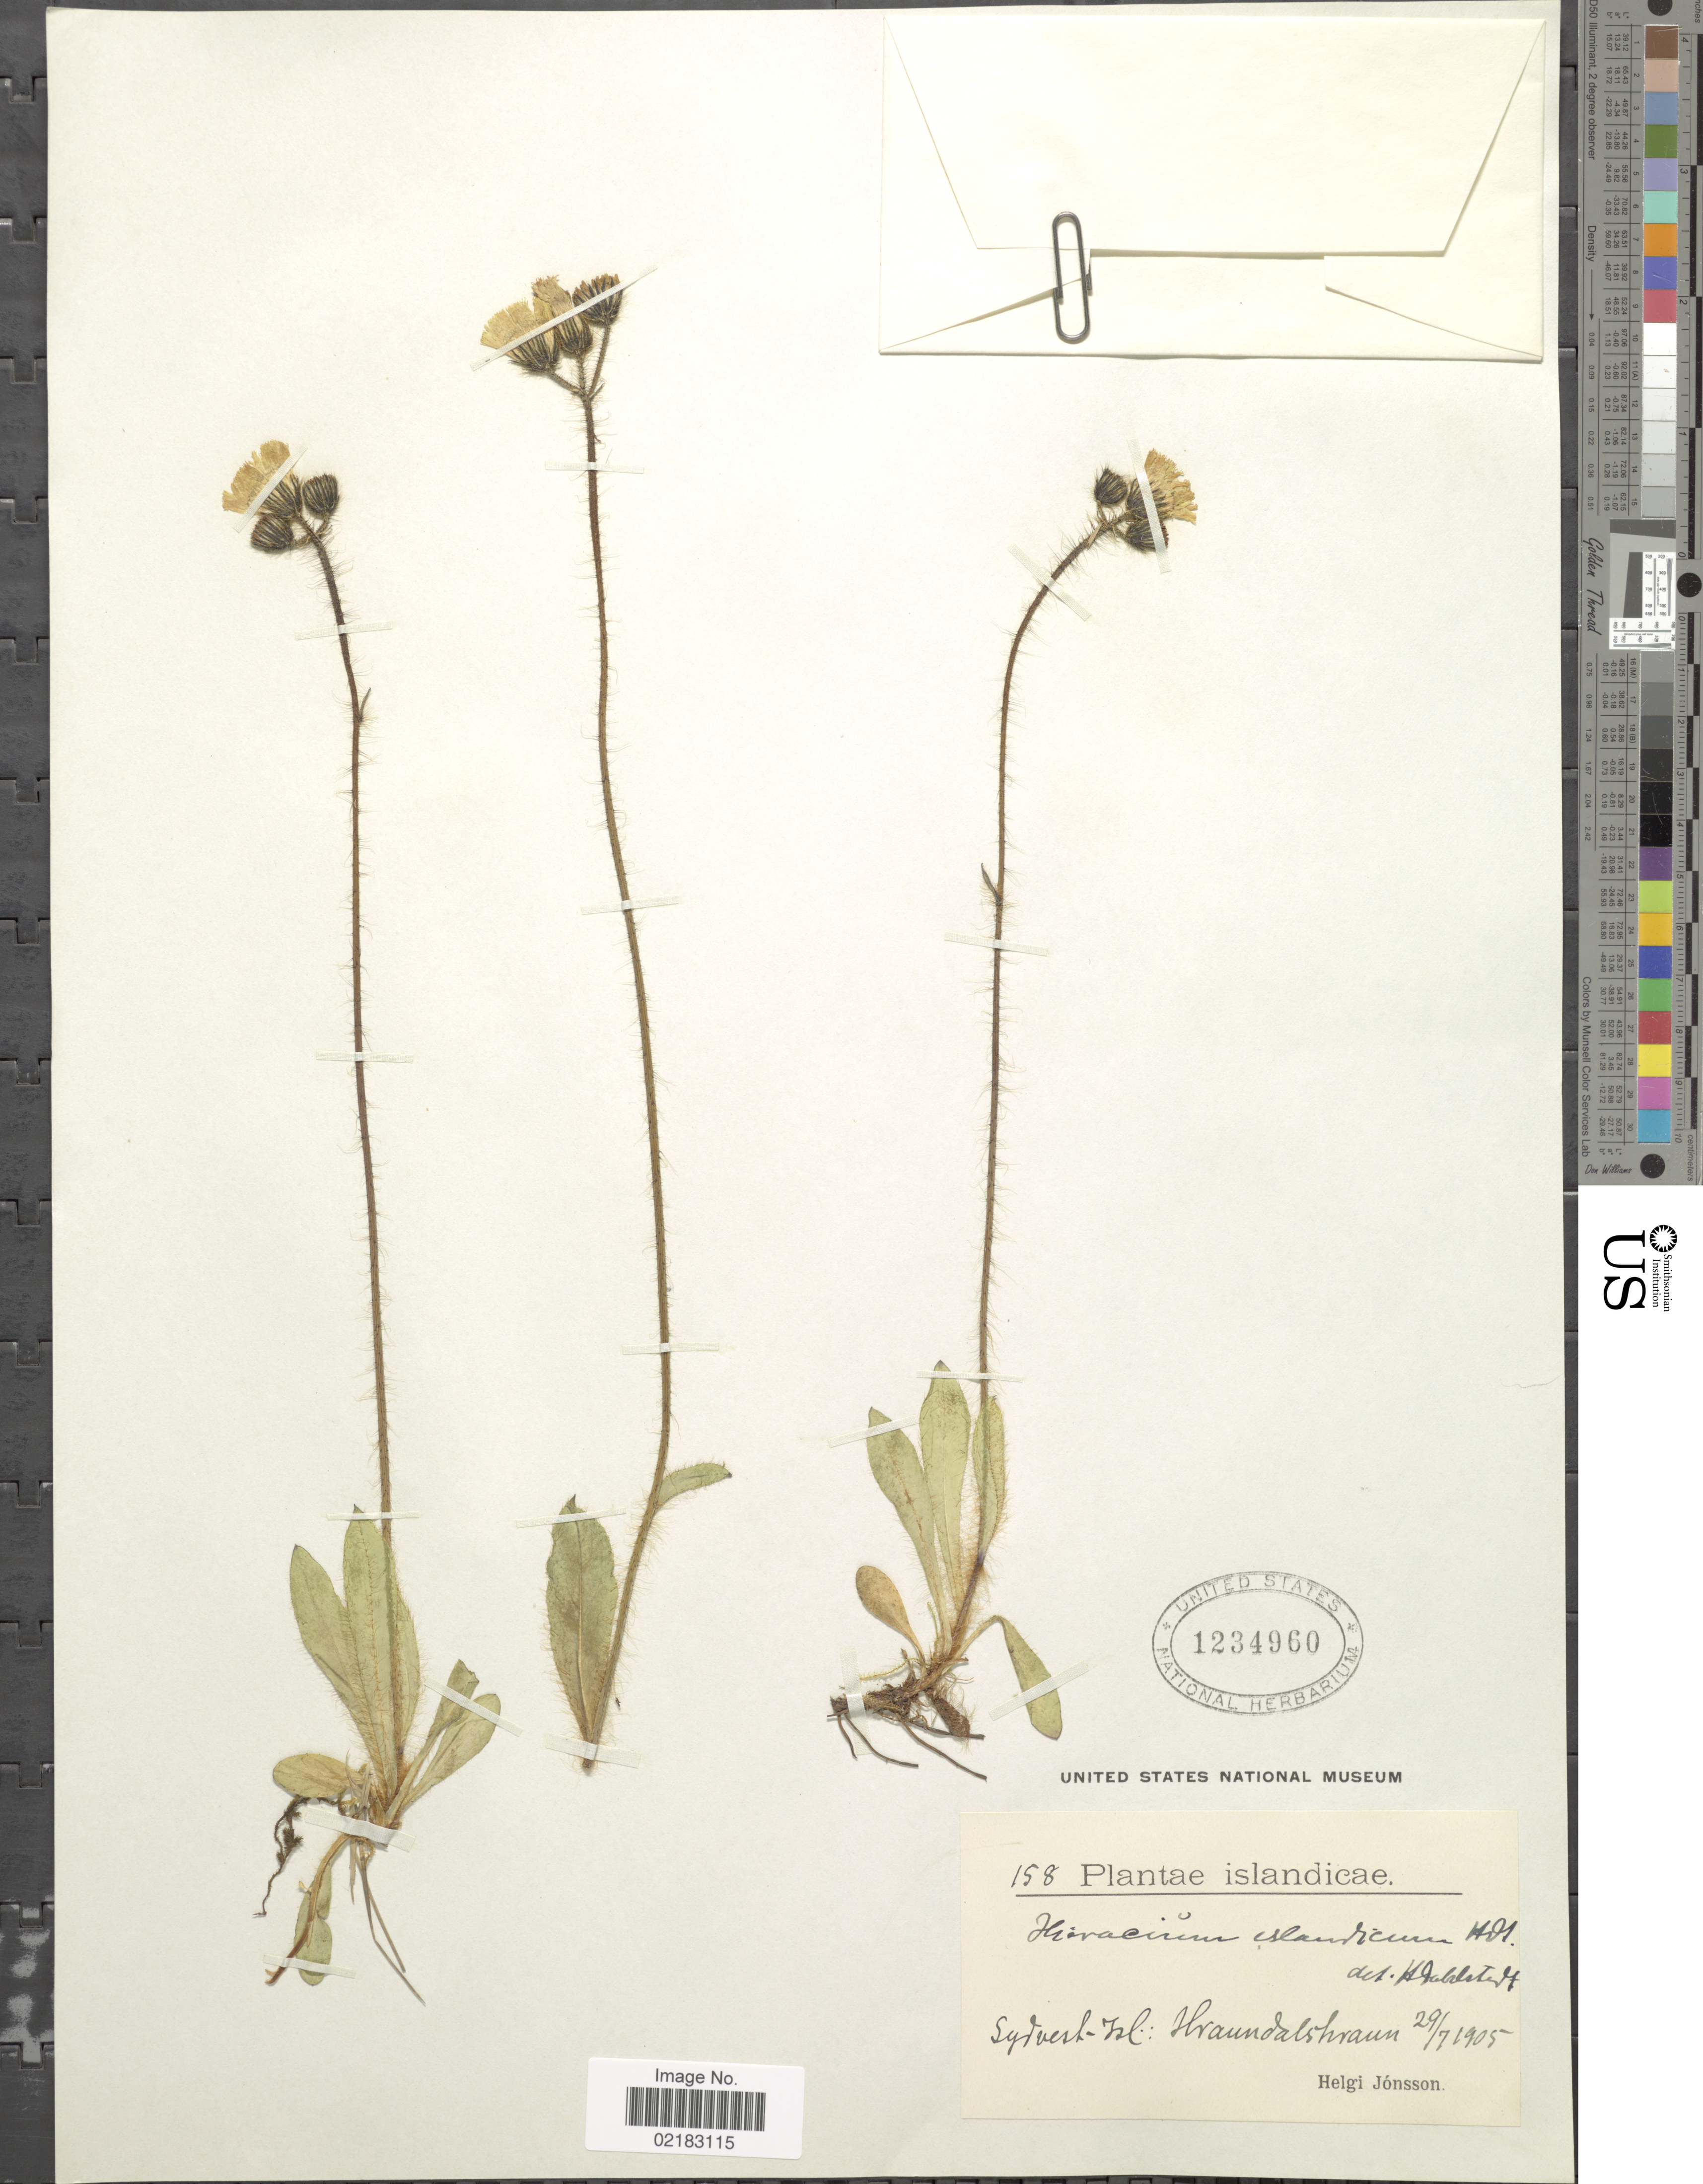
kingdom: Plantae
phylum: Tracheophyta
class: Magnoliopsida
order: Asterales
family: Asteraceae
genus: Hieracium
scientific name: Hieracium islandicum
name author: (Lange) Dahlst.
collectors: H. Jónsson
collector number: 158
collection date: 1905-07-29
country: Iceland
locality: Sylvesh-Isl: Hraundalshraun.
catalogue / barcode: US 1234960